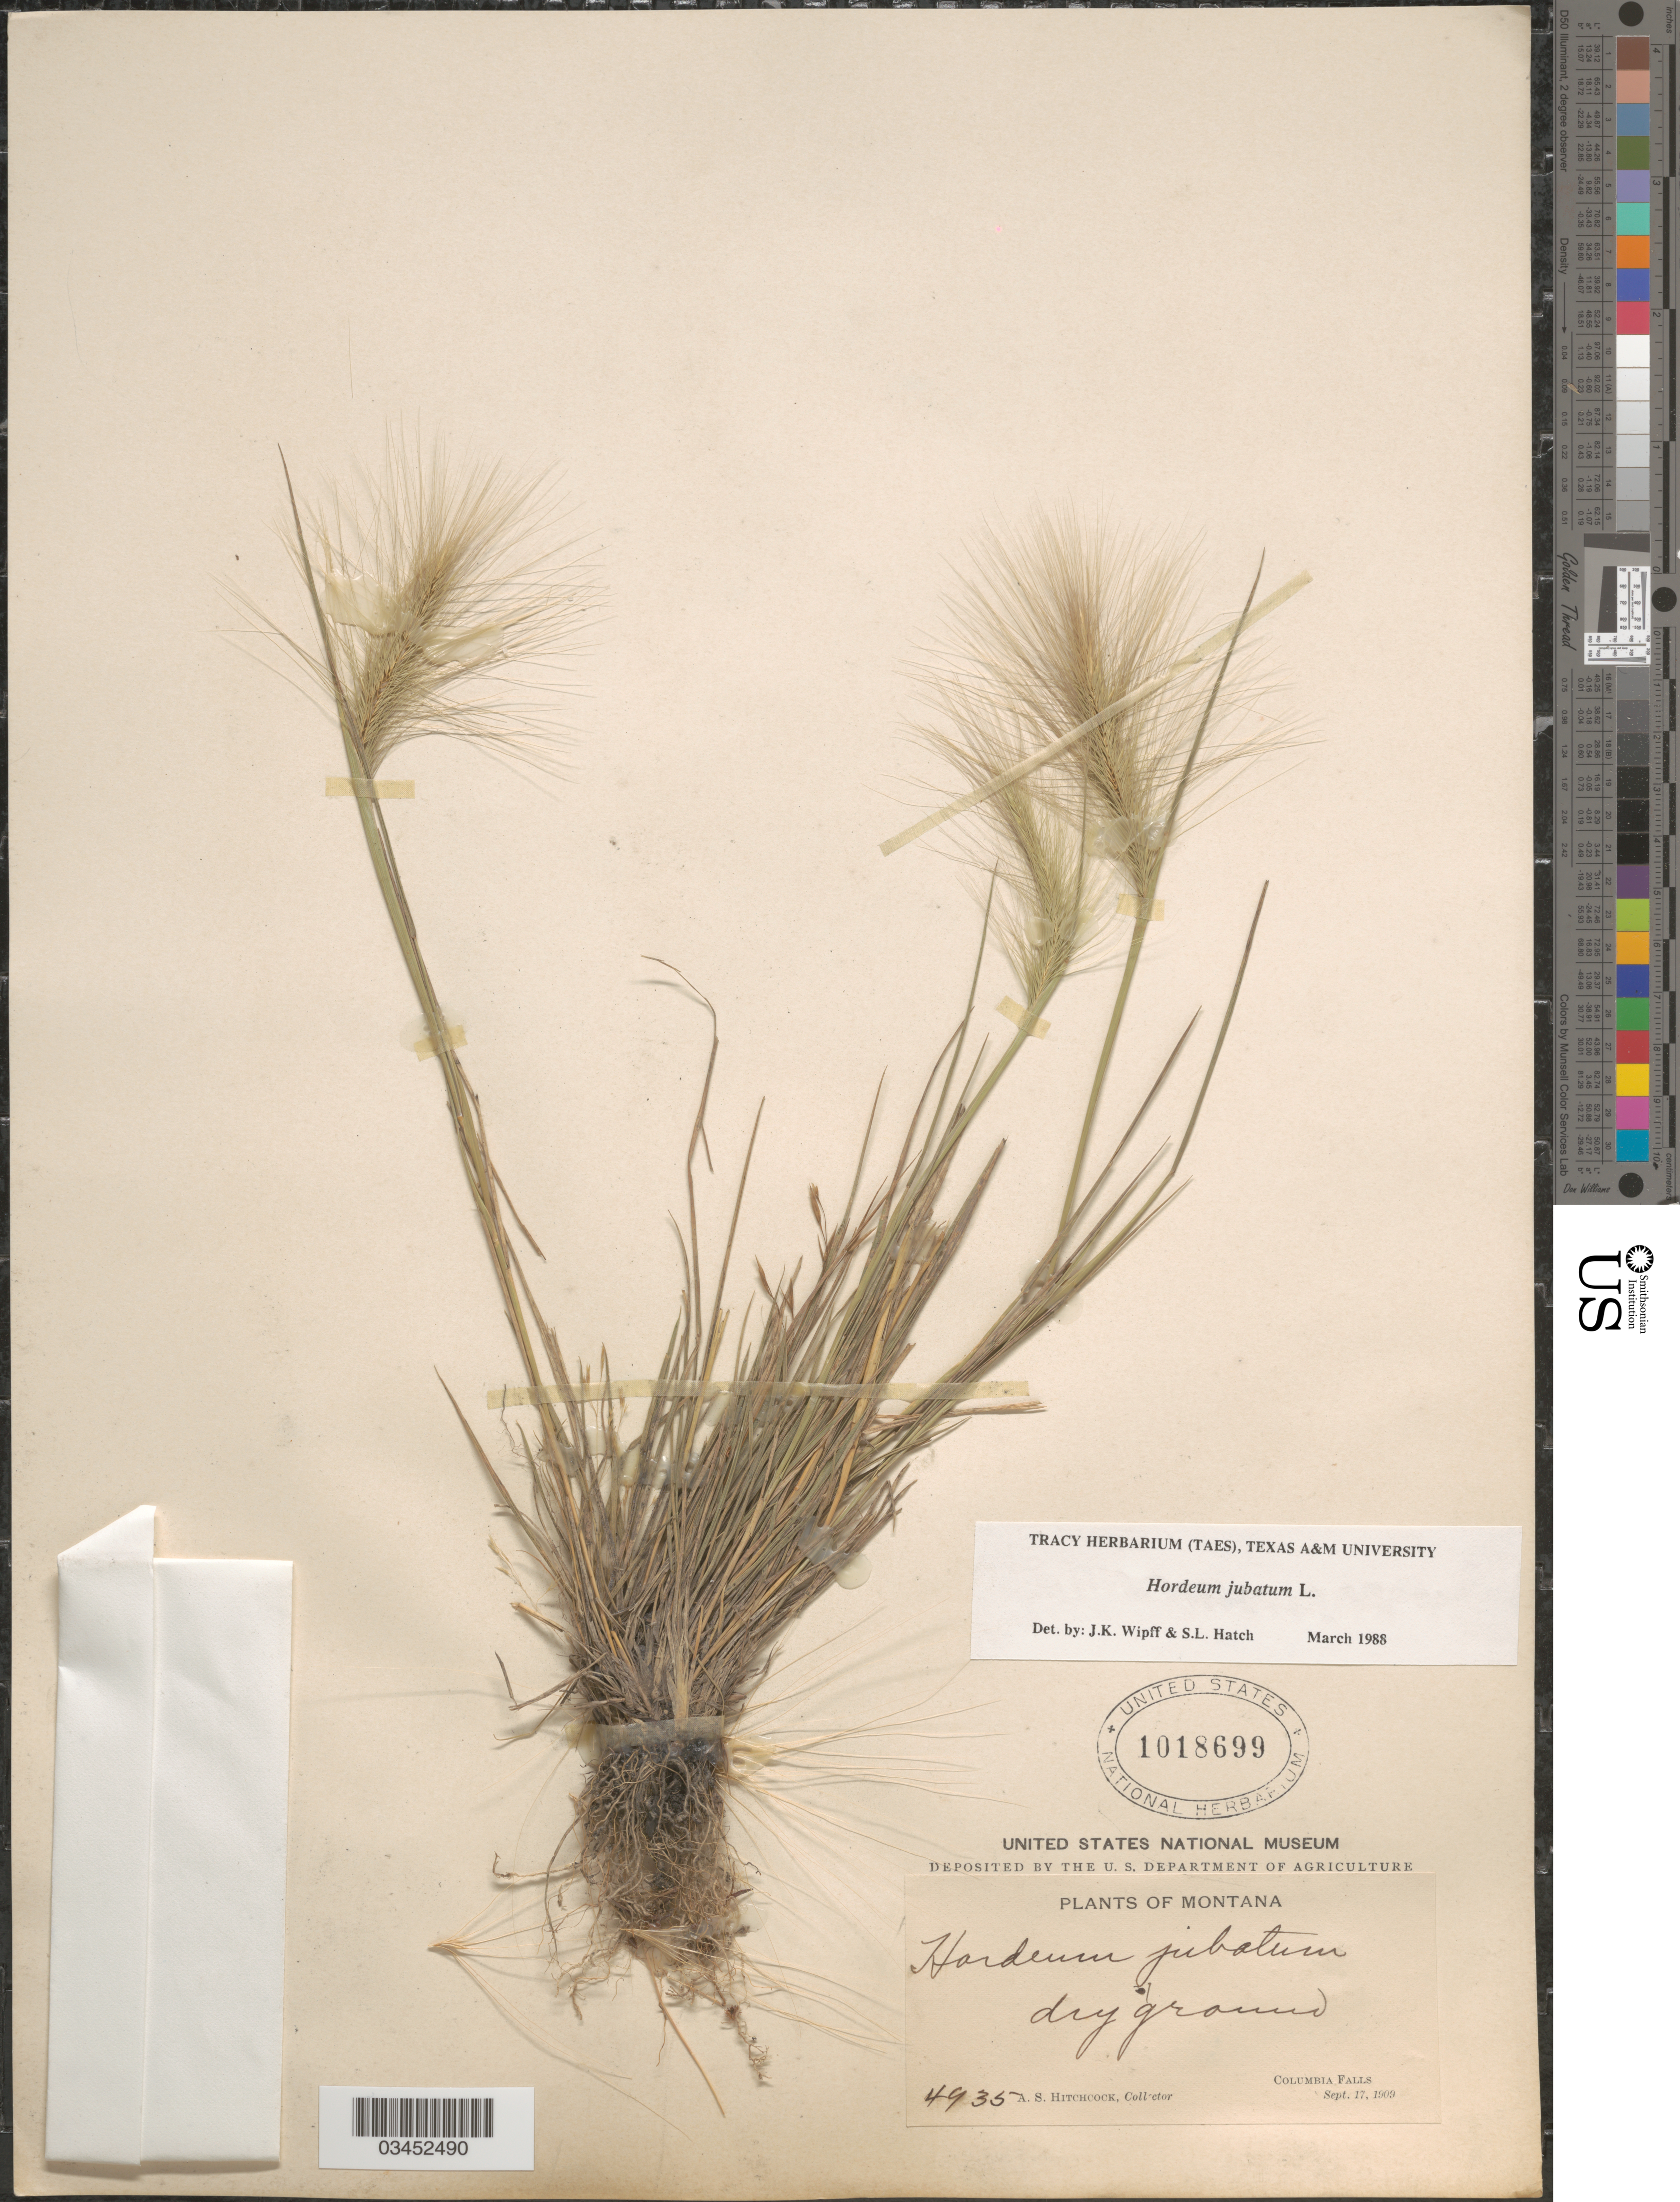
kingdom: Plantae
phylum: Tracheophyta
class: Liliopsida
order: Poales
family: Poaceae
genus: Hordeum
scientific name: Hordeum jubatum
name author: L.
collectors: A. S. Hitchcock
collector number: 4935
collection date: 1909-09-17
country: United States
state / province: Montana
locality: Dry ground. Columbia Falls.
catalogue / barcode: US 1018699